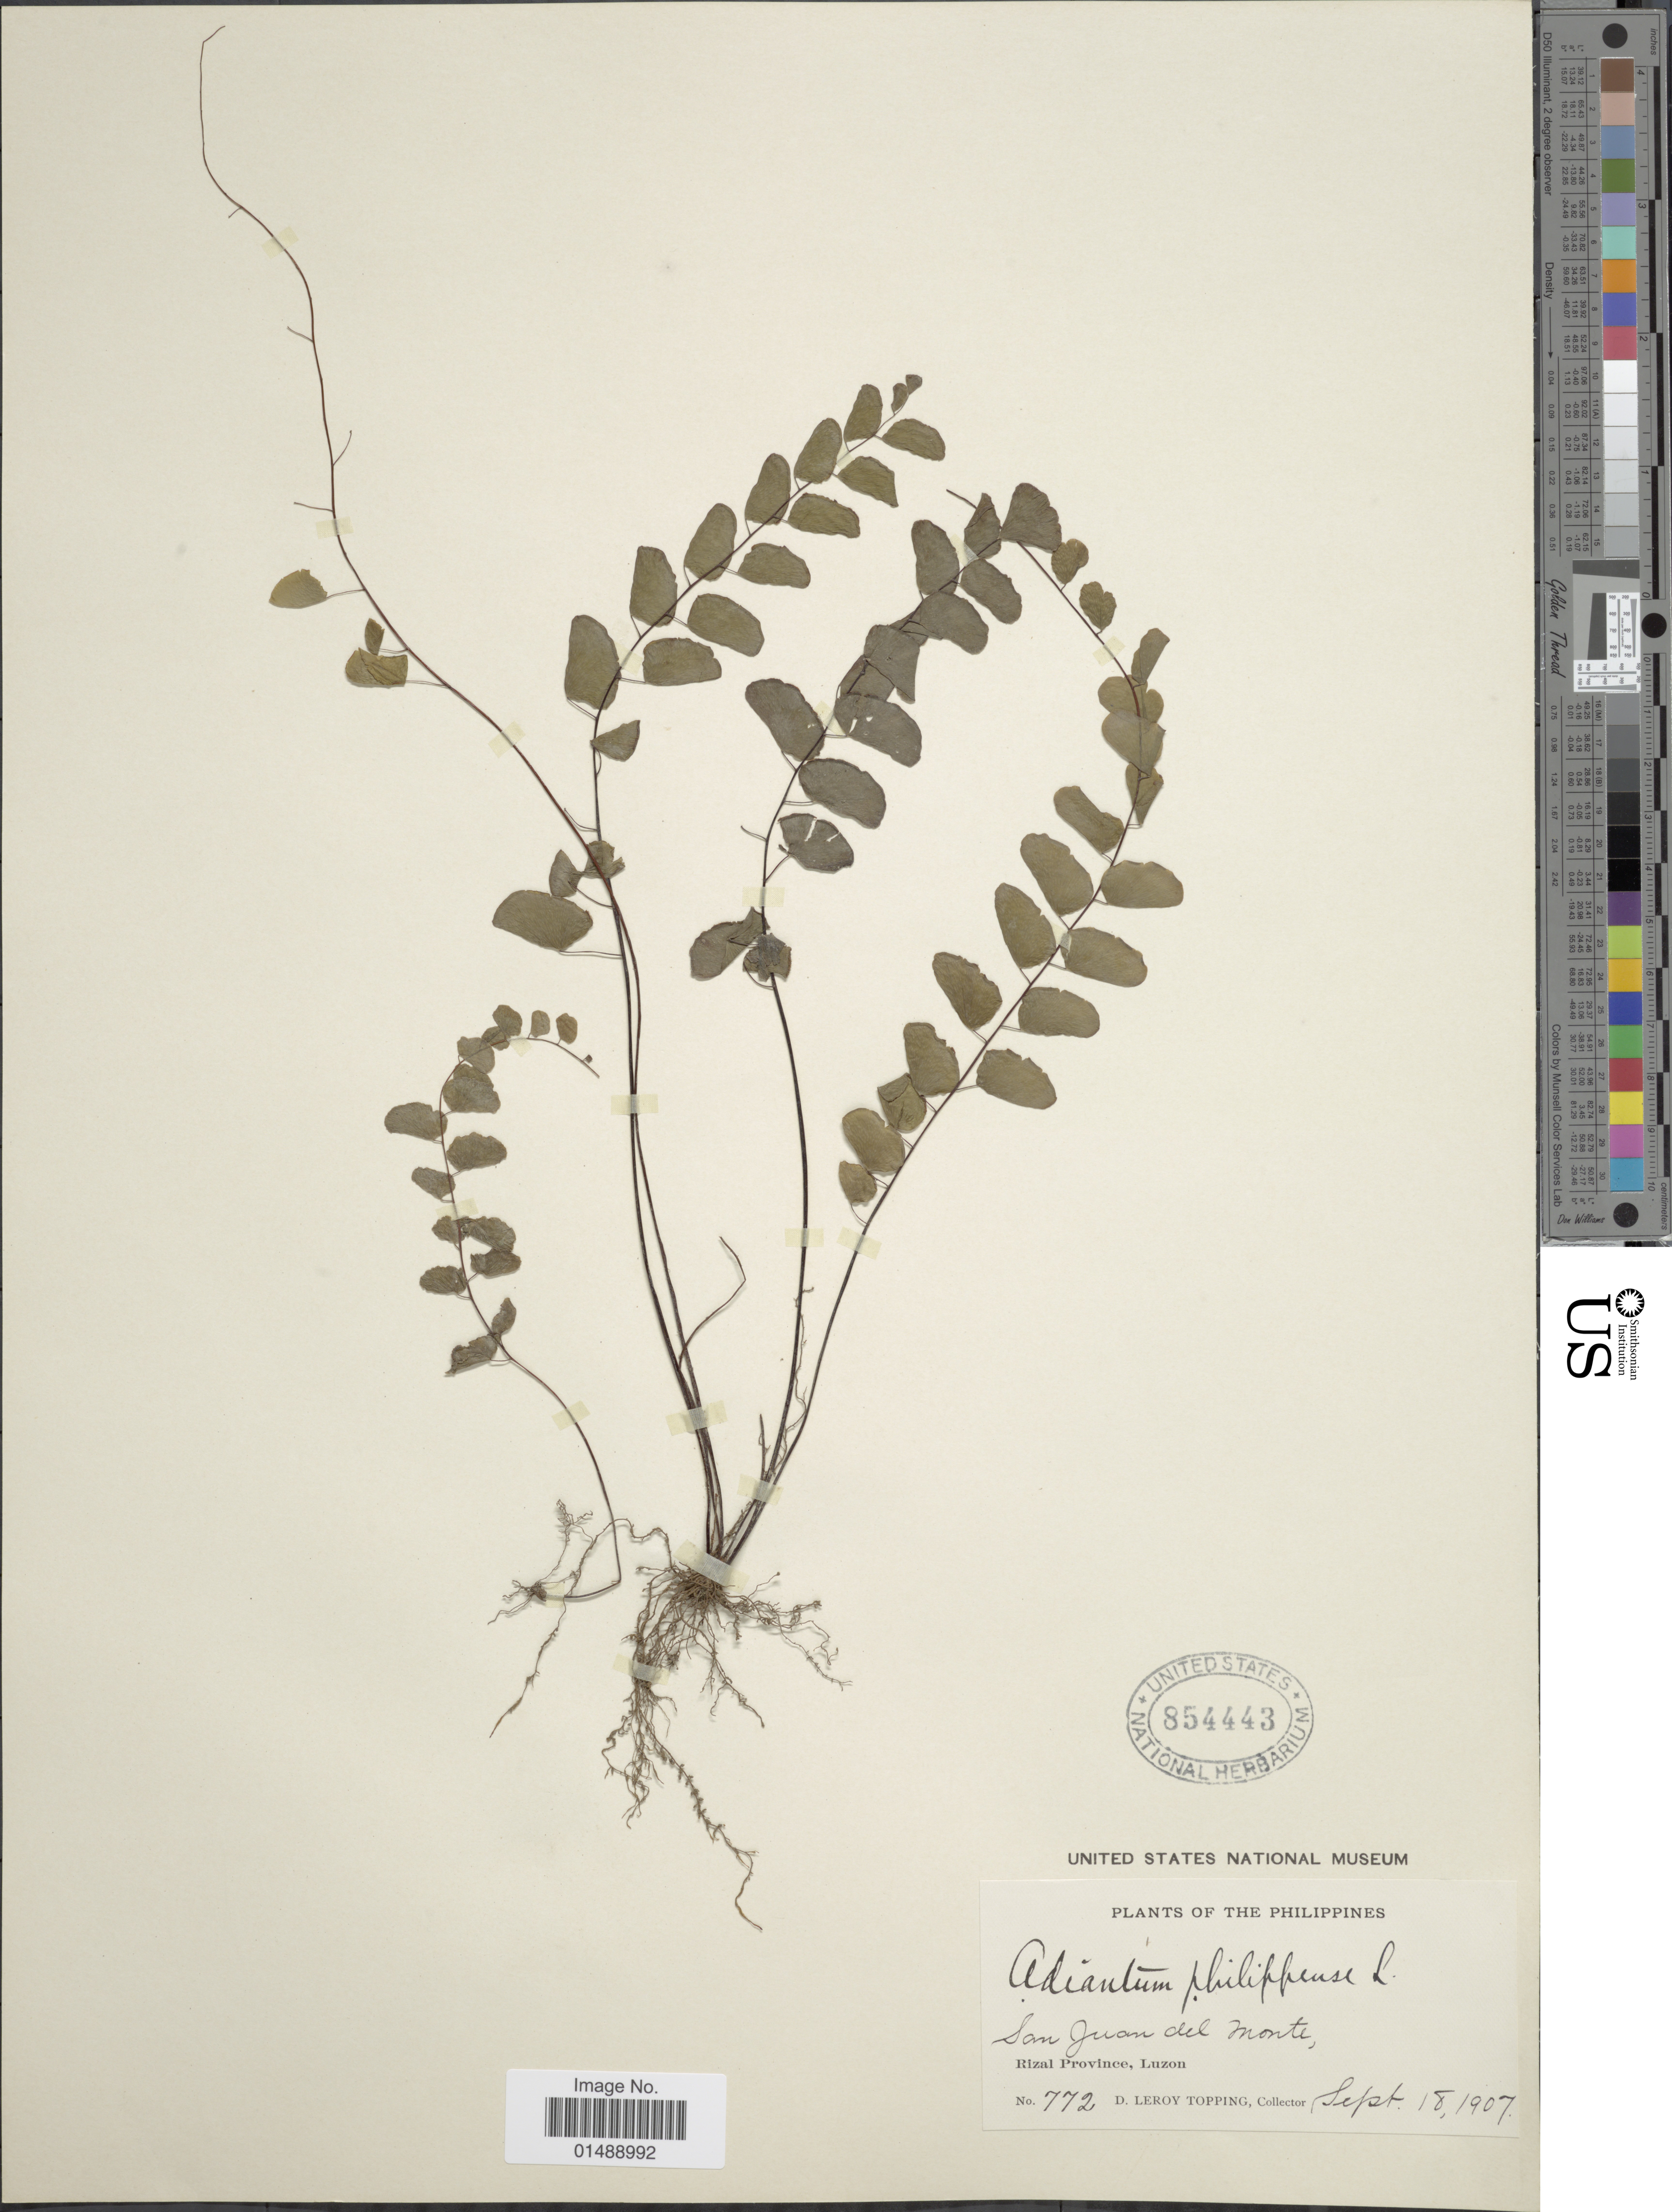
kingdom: Plantae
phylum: Tracheophyta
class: Polypodiopsida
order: Polypodiales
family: Pteridaceae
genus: Adiantum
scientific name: Adiantum philippense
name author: L.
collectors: D. L. Topping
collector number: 772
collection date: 1907-09-18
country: Philippines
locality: San Juan del Monte, Rizal Province, Luzon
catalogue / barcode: US 854443